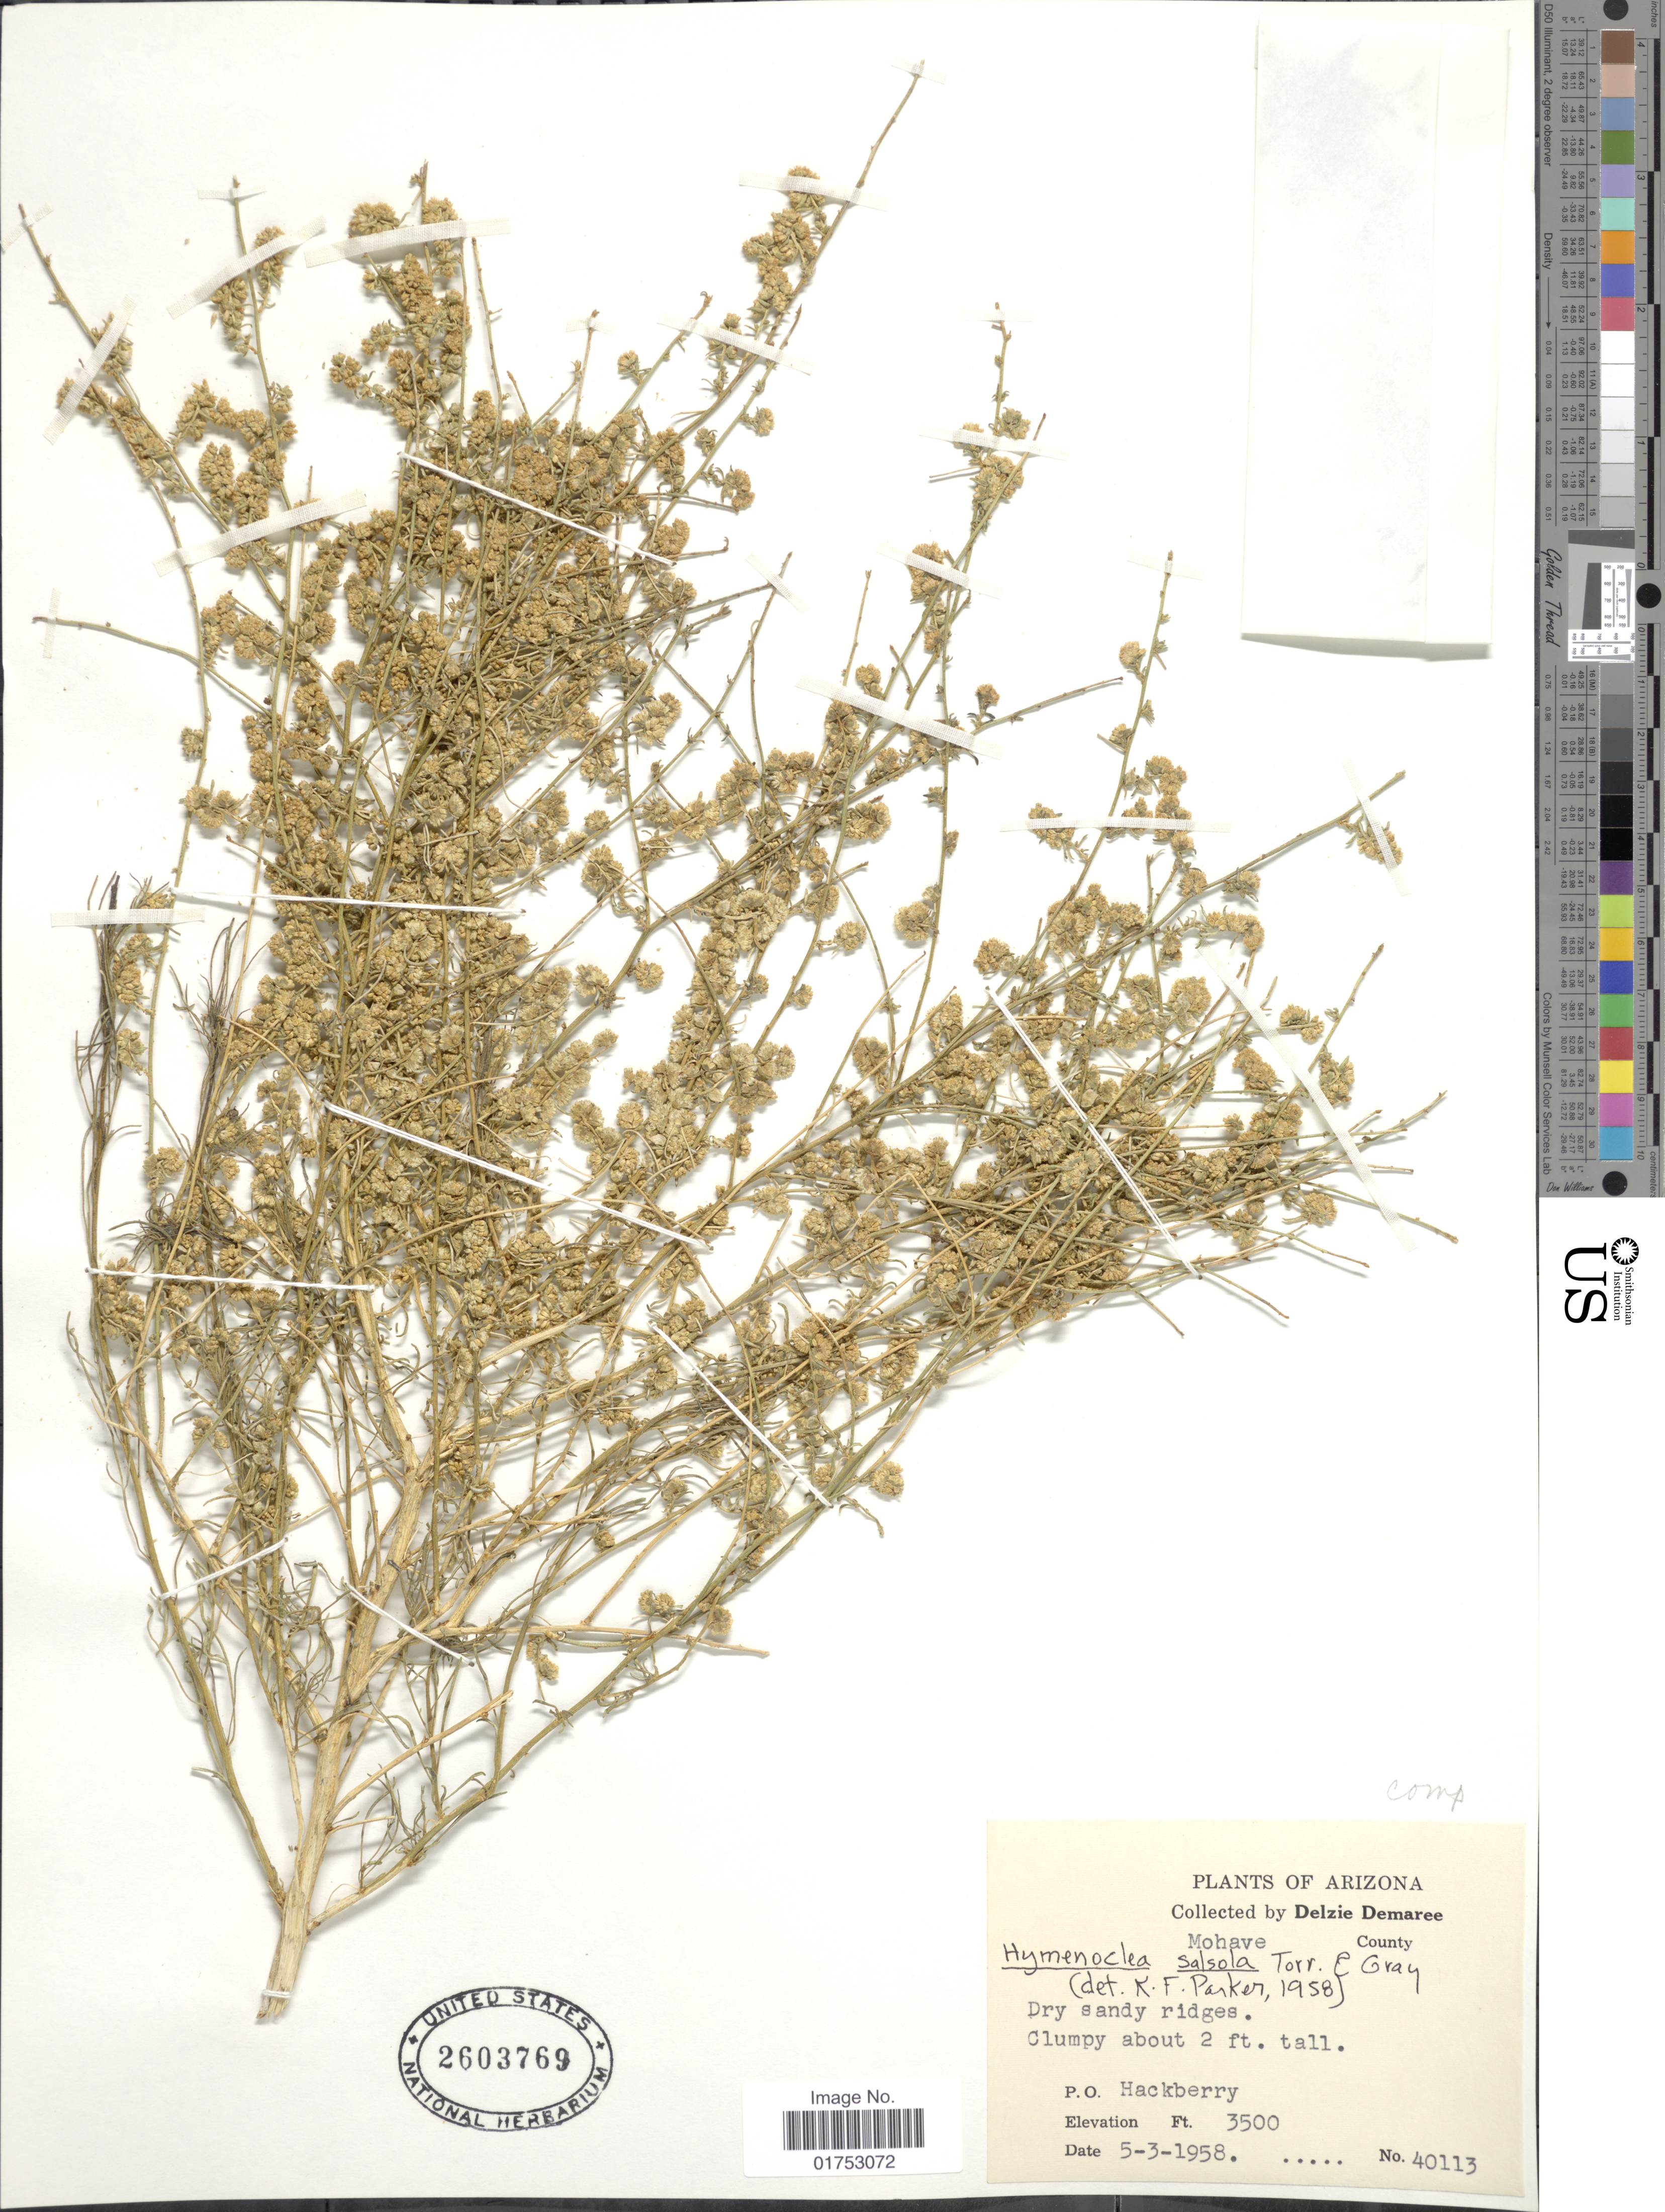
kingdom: Plantae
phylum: Tracheophyta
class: Magnoliopsida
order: Asterales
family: Asteraceae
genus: Hymenoclea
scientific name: Hymenoclea salsola var. fasciculata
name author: (A. Nelson) K.M. Peterson & W.W.Payne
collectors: D. Demaree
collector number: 40113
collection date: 1958-05-03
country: United States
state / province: Arizona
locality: Mohave County, P. O. Hackberry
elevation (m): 1067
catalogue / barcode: US 2603769